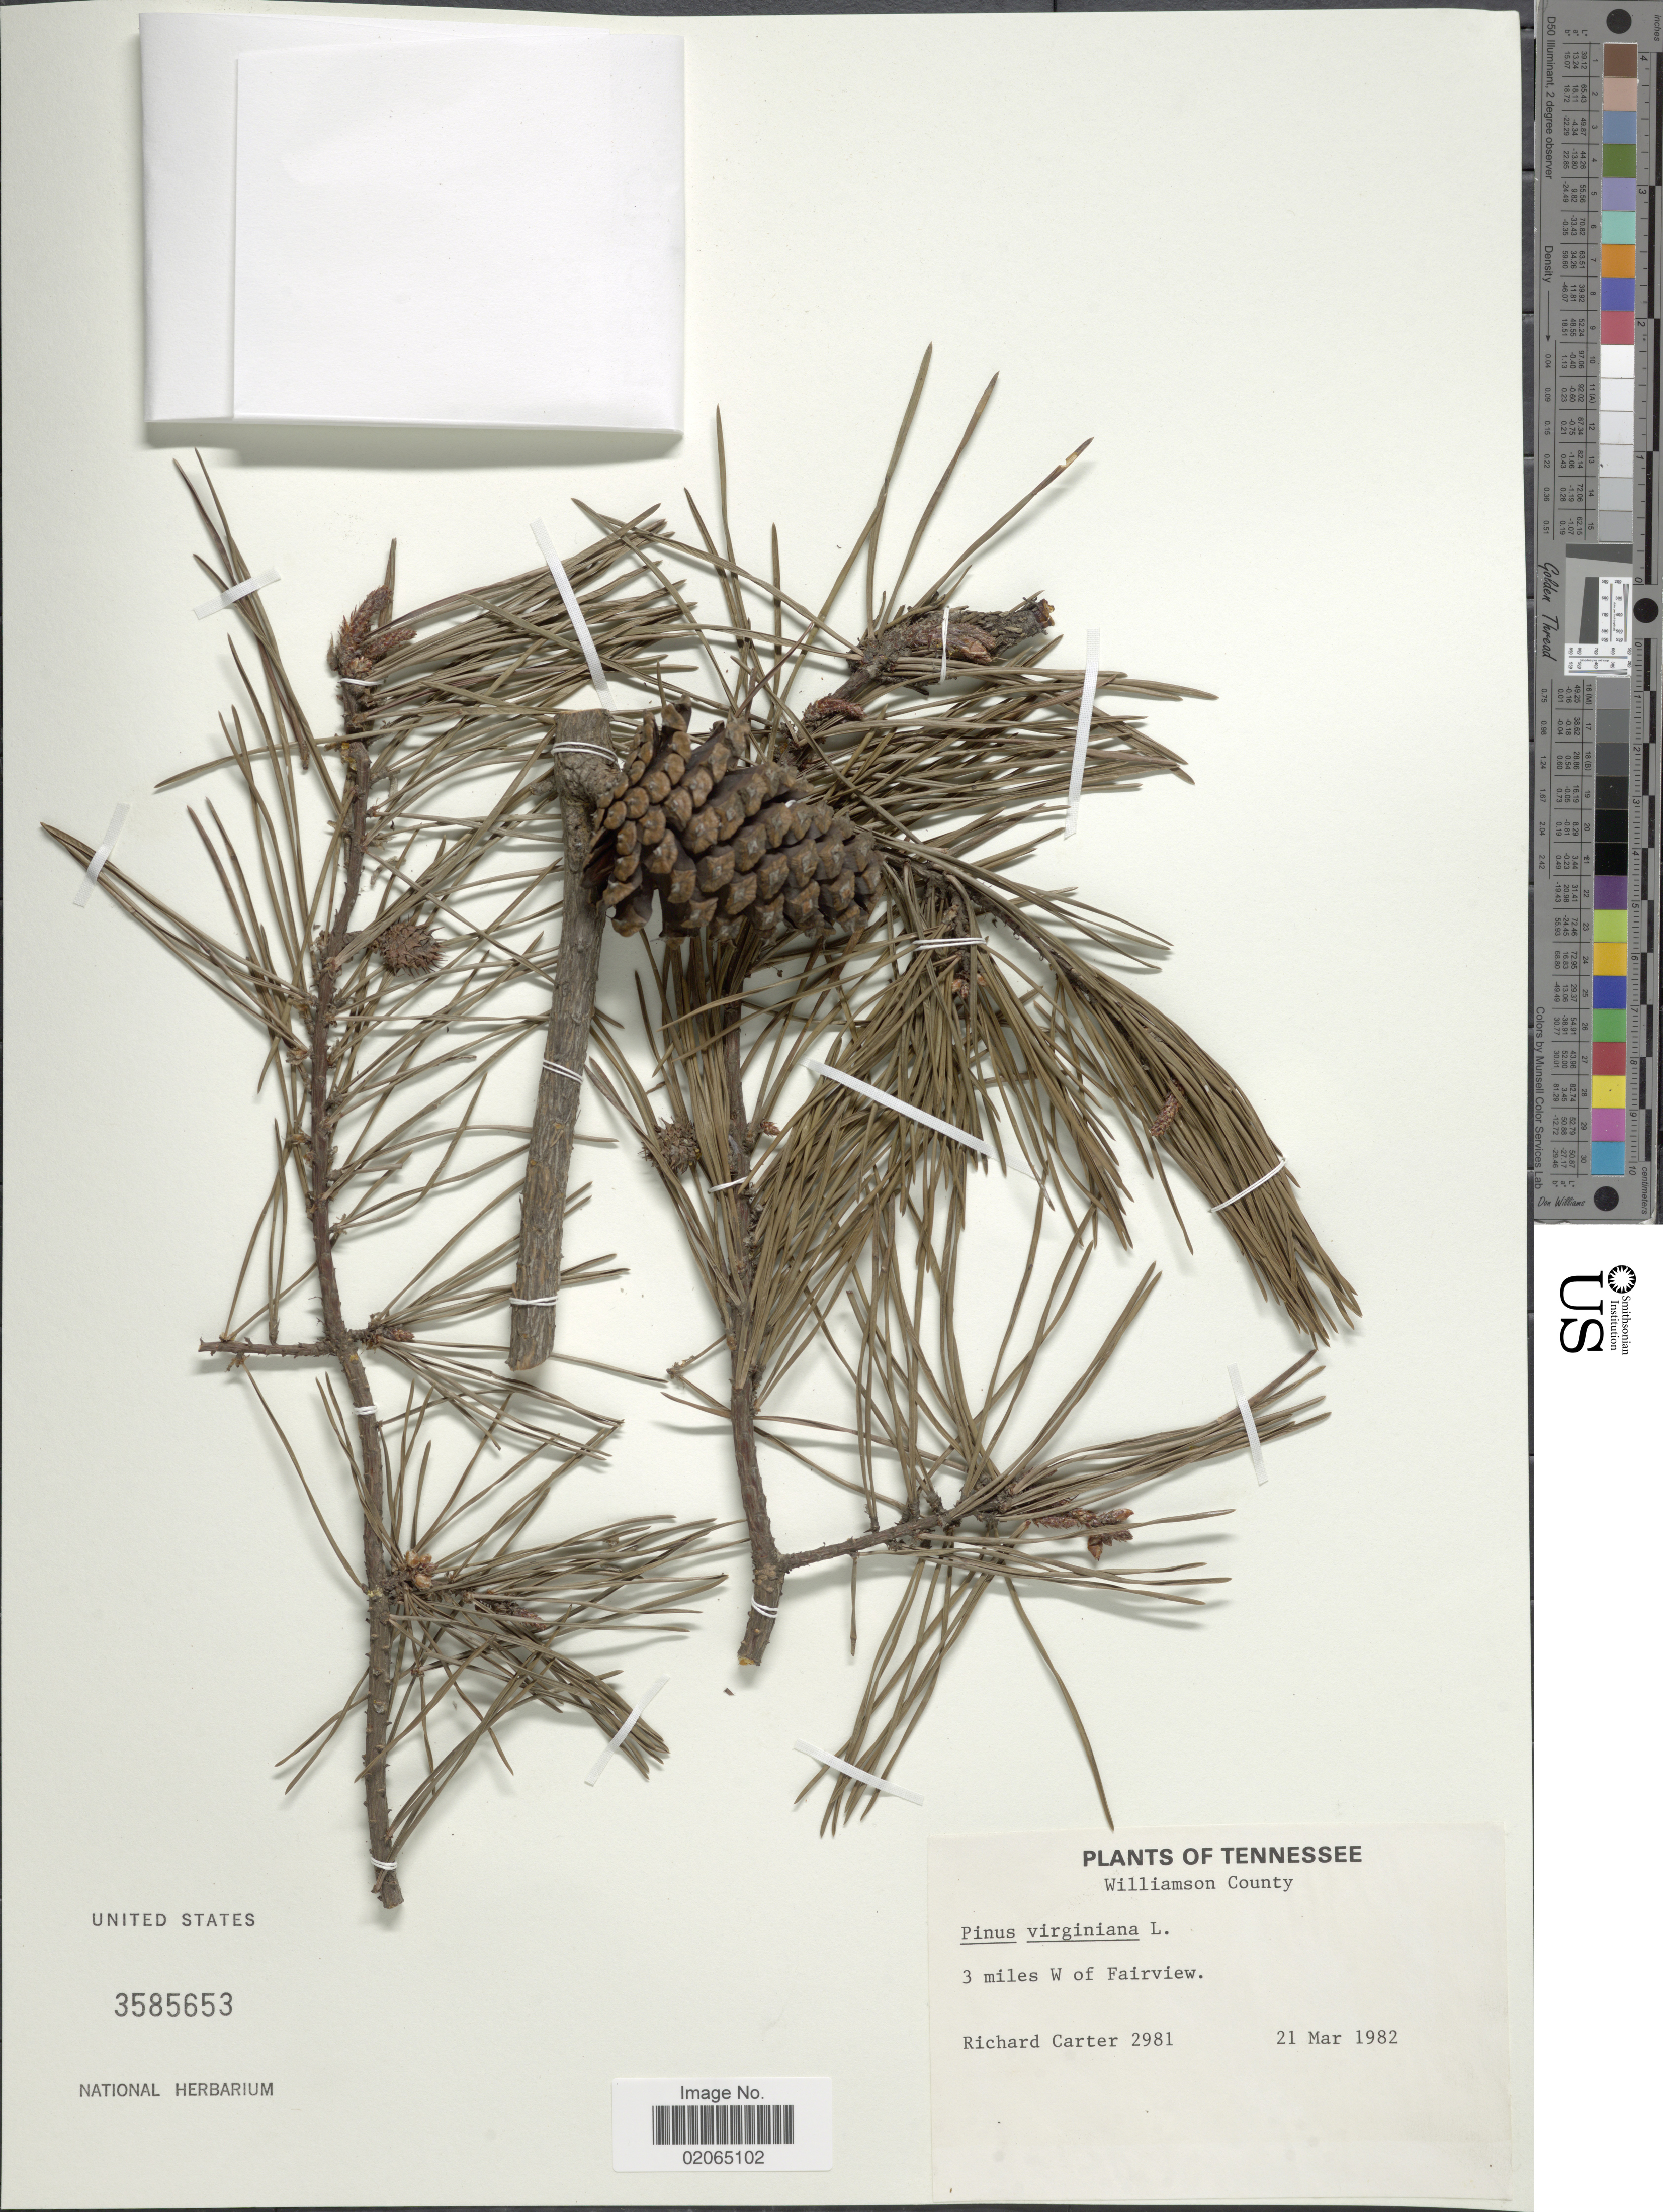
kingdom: Plantae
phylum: Tracheophyta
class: Pinopsida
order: Pinales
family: Pinaceae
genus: Pinus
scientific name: Pinus virginiana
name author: Mill.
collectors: R. Carter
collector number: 2981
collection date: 1982-03-21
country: United States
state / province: Tennessee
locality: Williamson County, 3 miles W of Fairview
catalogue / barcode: US 3585653